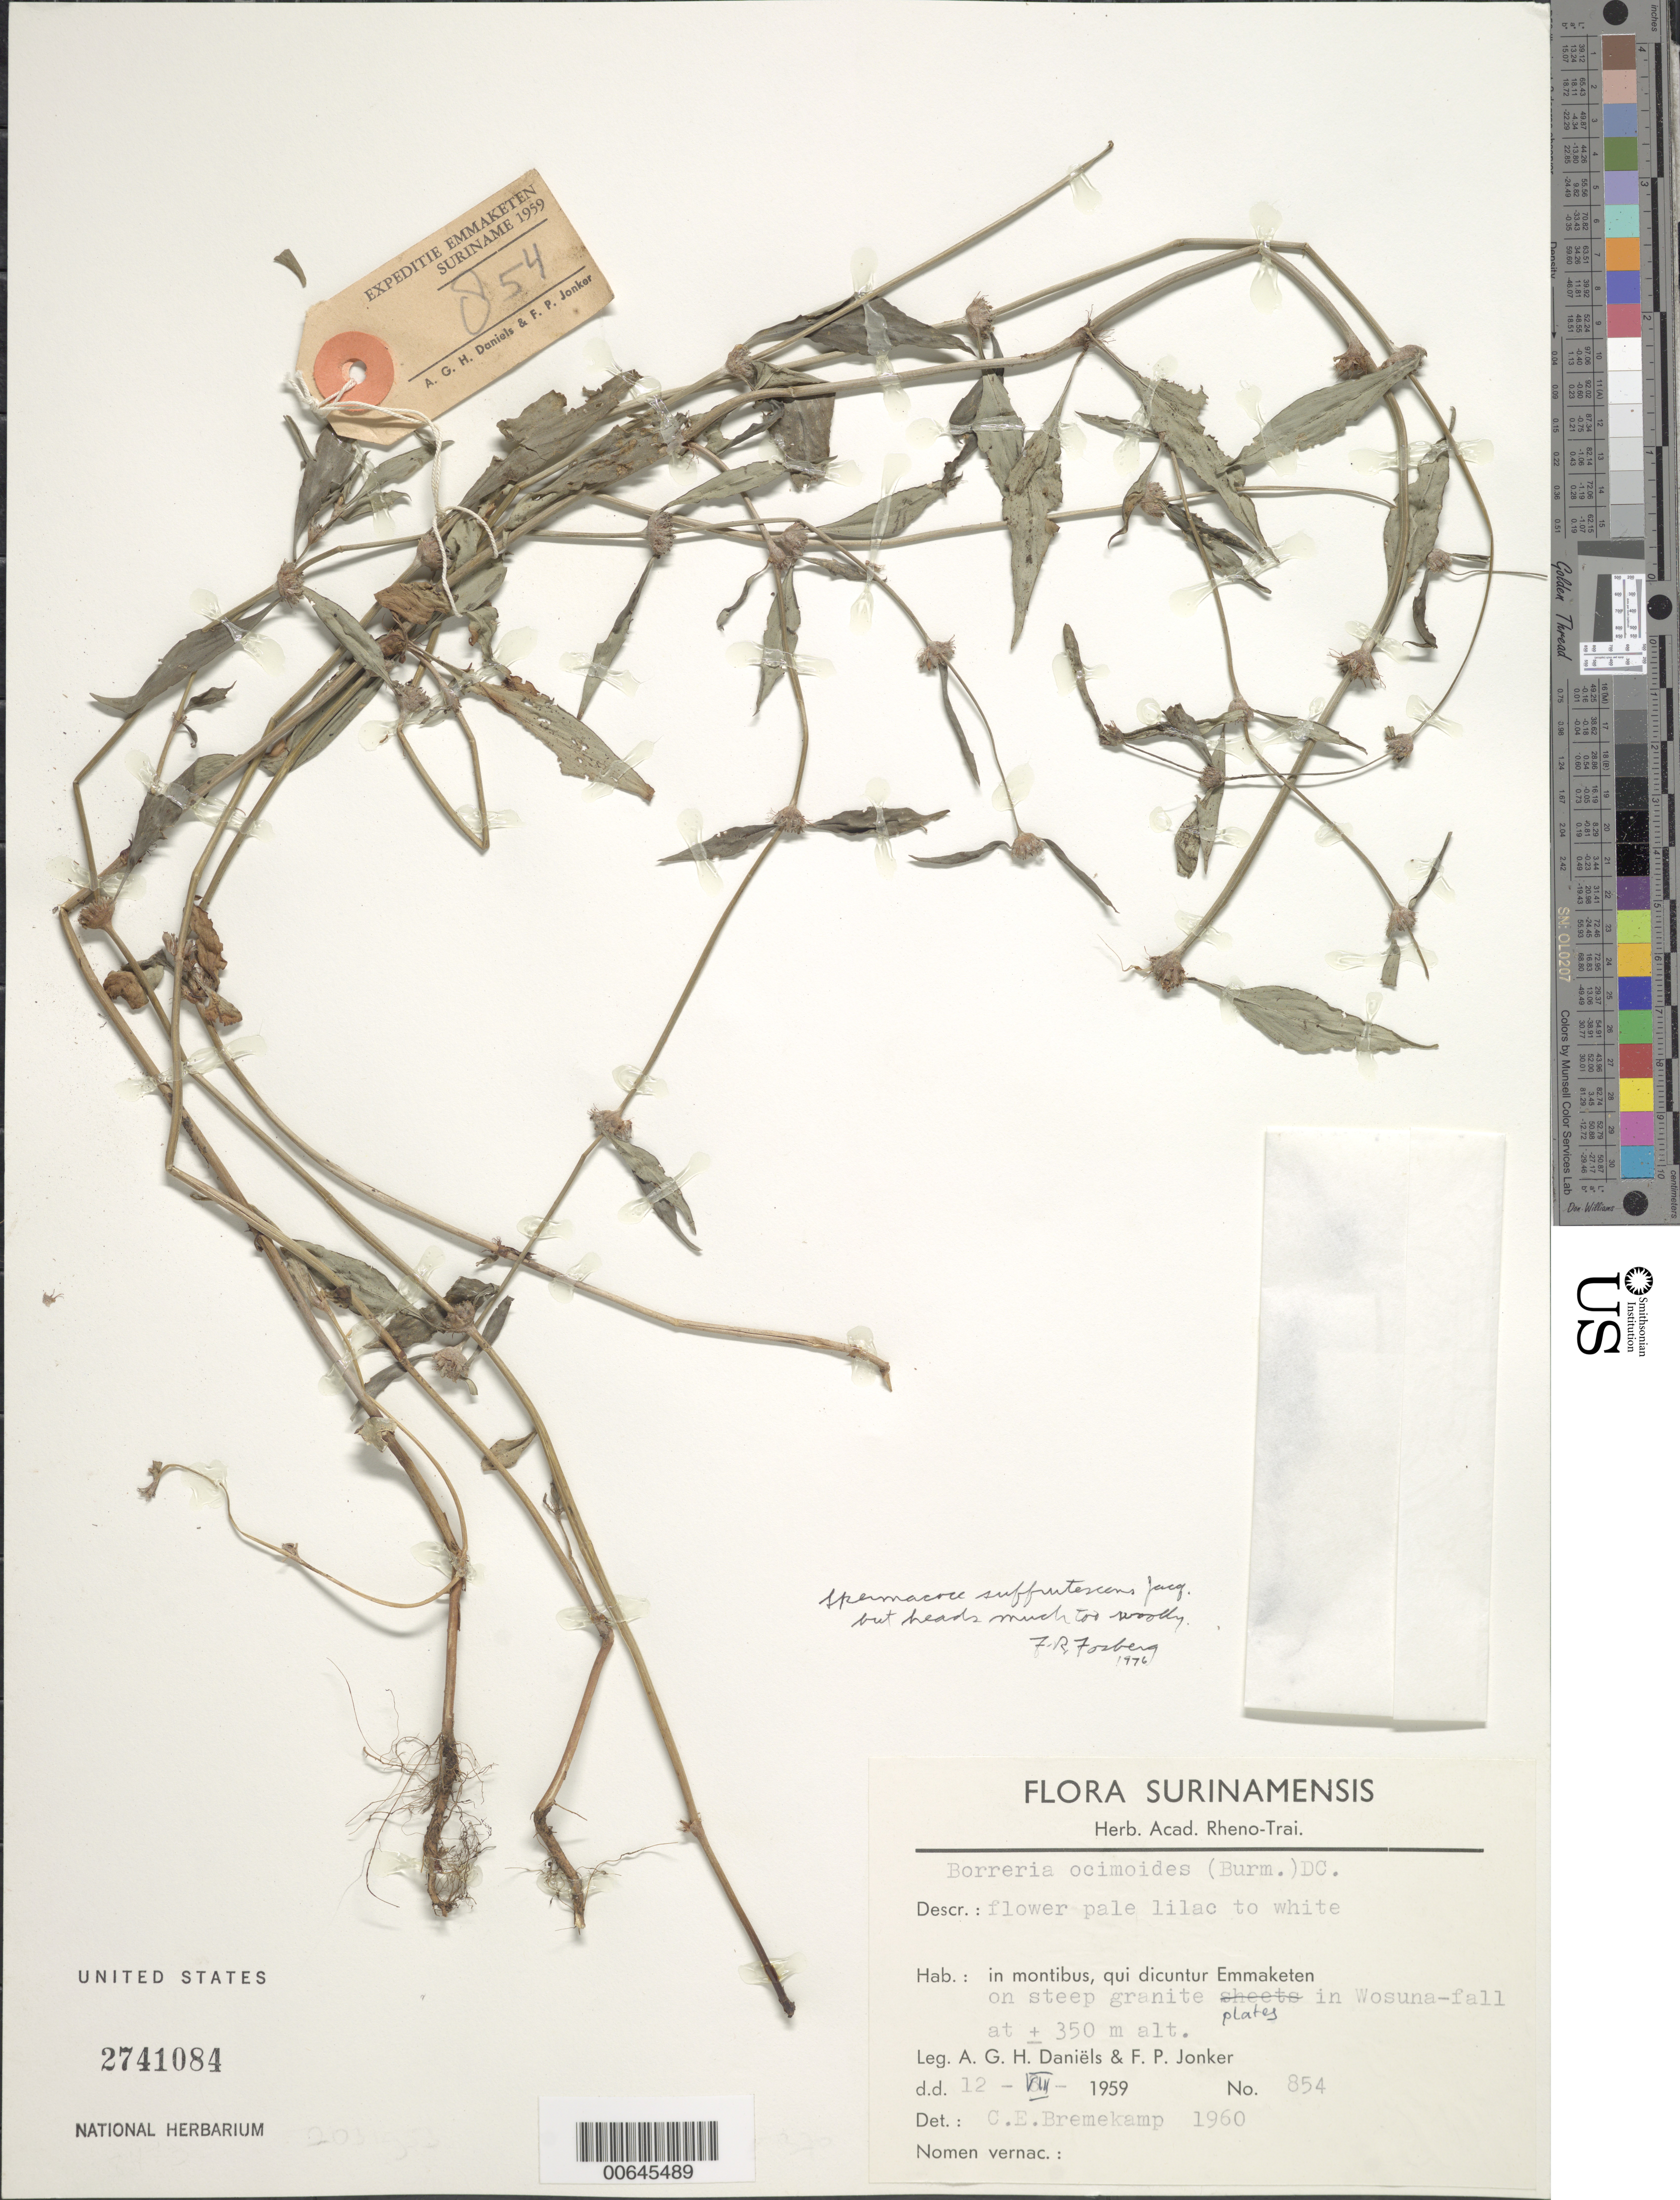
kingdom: Plantae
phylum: Tracheophyta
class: Magnoliopsida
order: Gentianales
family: Rubiaceae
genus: Spermacoce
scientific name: Spermacoce suffrutescens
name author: Jacq.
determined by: Fosberg, F. R.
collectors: A. Daniëls & F. P. Jonker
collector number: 854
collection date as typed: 12-Aug-59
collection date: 1959-08-12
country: Suriname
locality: Emmaketen, Wosuna Falls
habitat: Steep granite plates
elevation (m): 350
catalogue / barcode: US 2741084